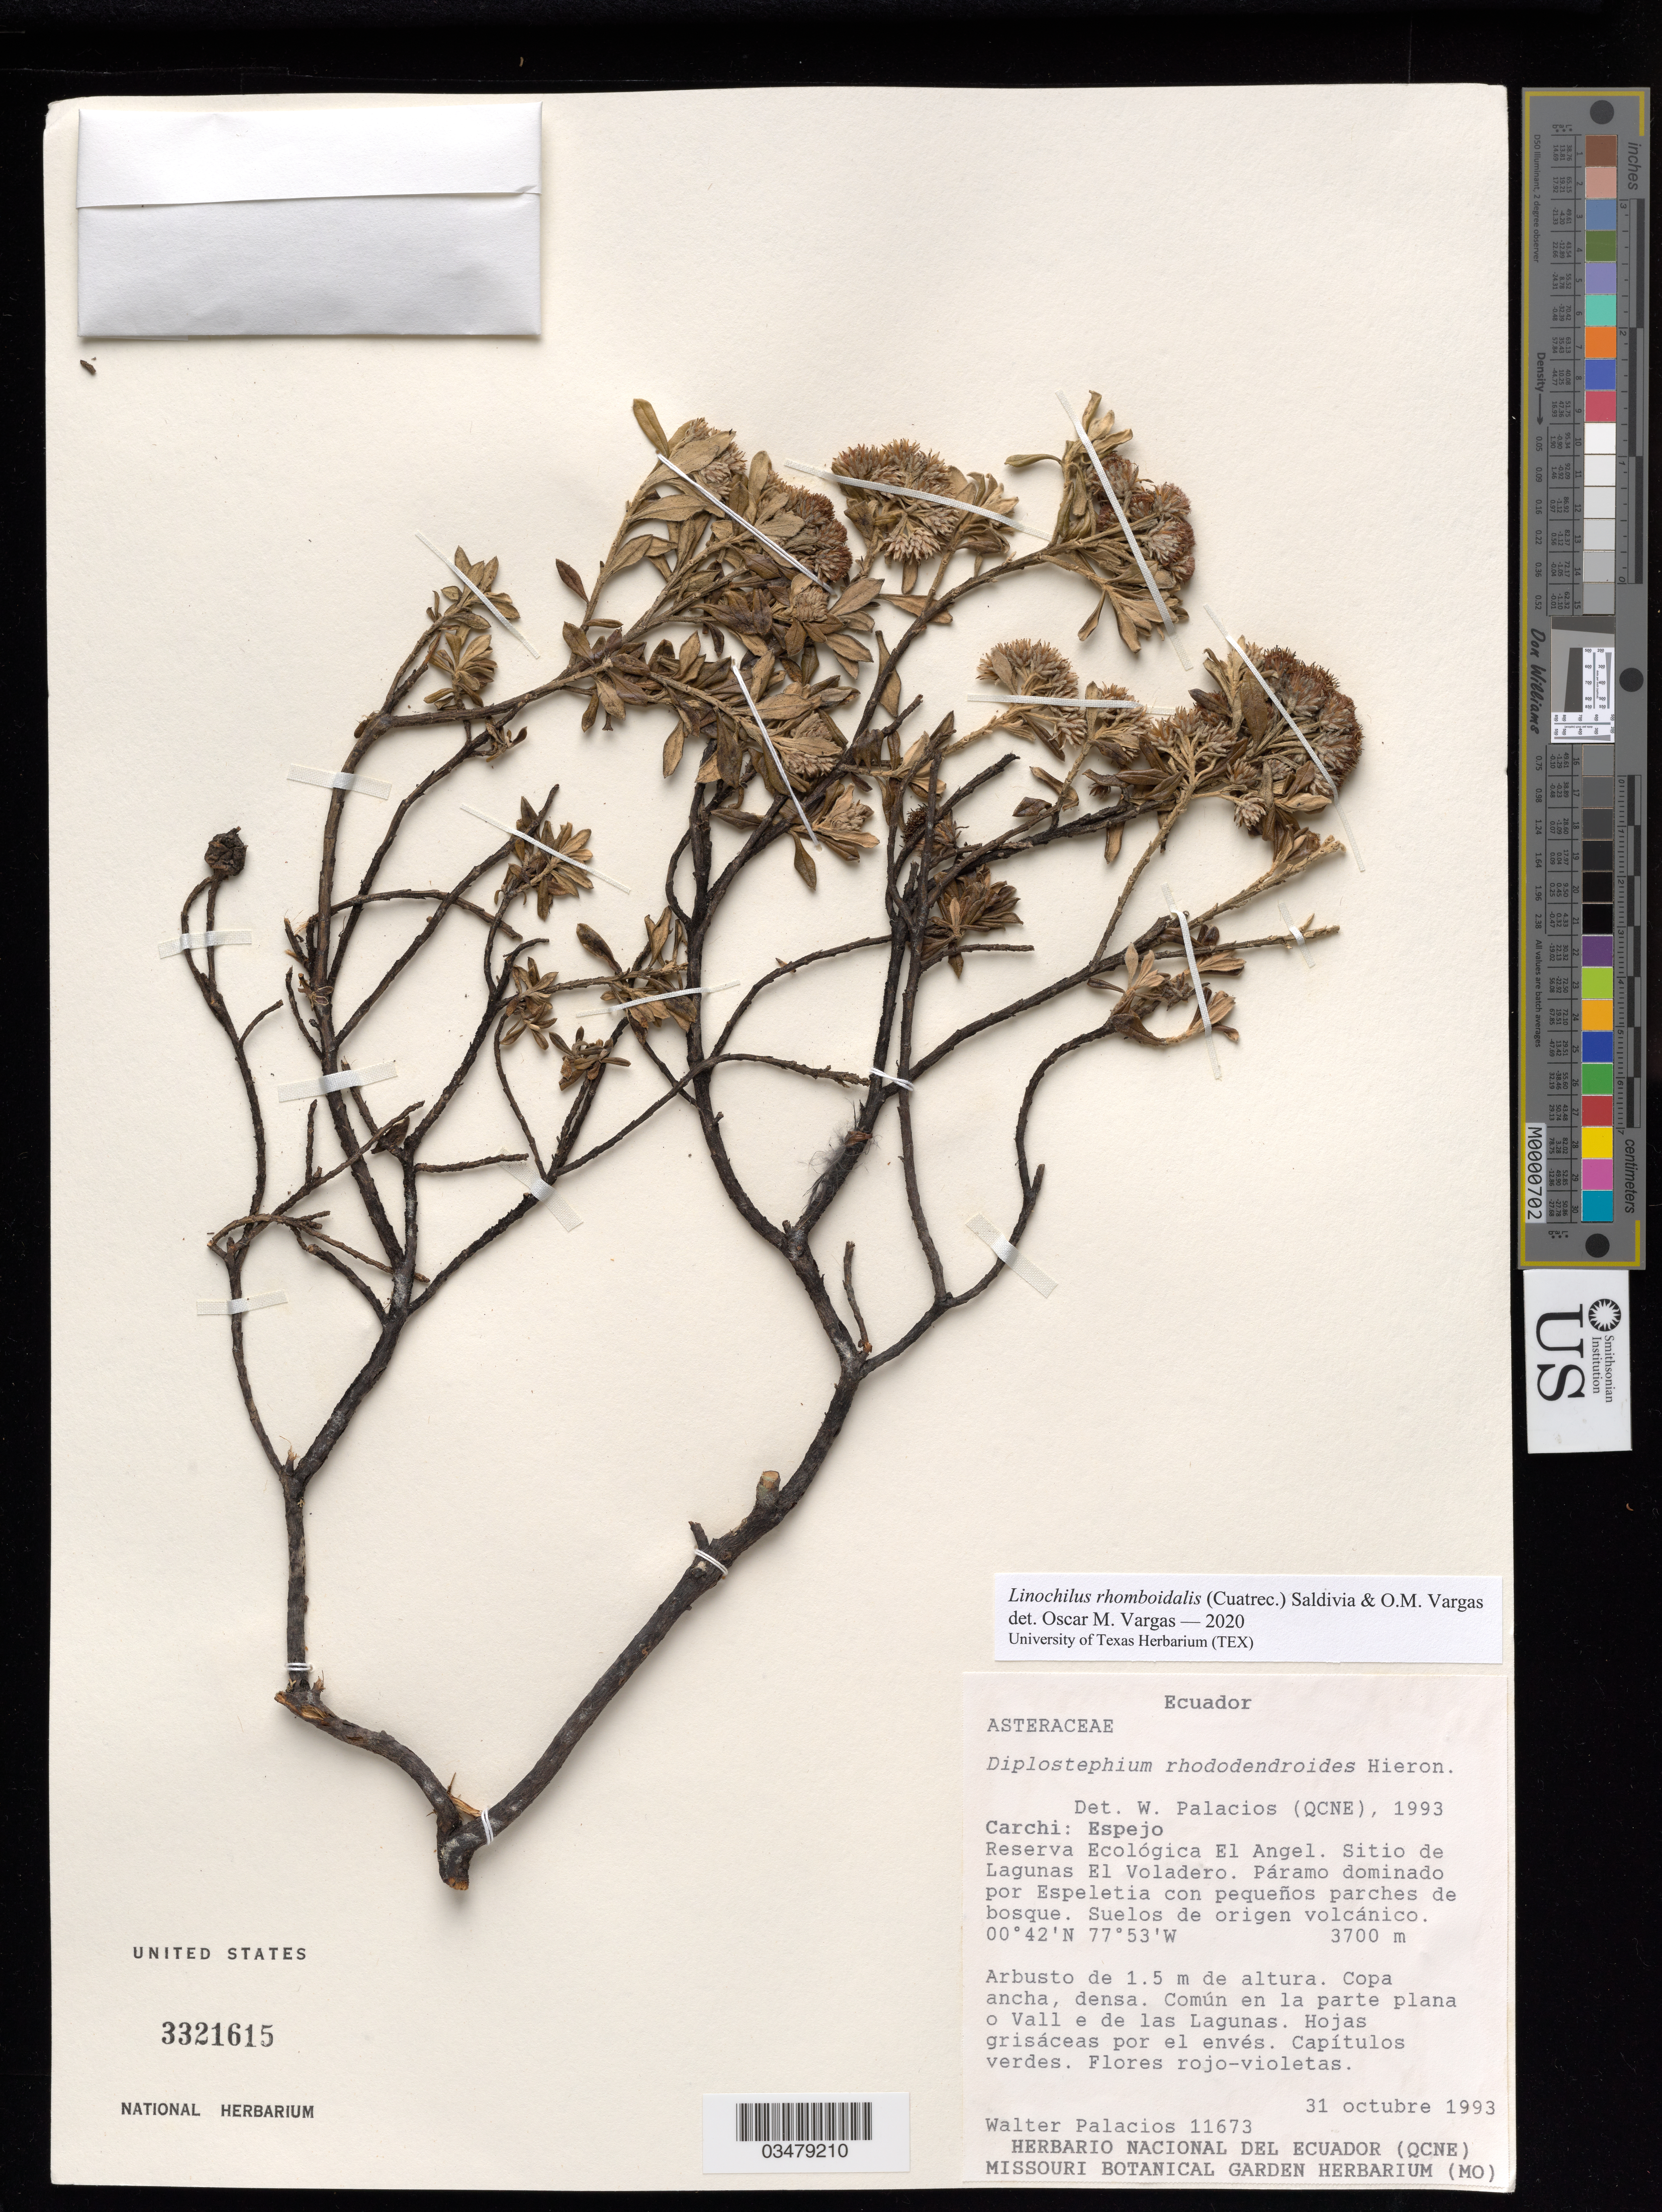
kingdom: Plantae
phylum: Tracheophyta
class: Magnoliopsida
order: Asterales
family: Asteraceae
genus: Linochilus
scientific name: Linochilus rhomboidalis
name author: (Cuatrec.) Saldivia & O.M. Vargas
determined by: Vargas, Oscar M.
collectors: W. Palacios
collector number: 11673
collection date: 1993-10-31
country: Ecuador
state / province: Carchi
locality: Espejo, Reserva ecologica El Angel, Sitio de Lagunas El Voladero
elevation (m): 3700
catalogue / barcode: US 3321615